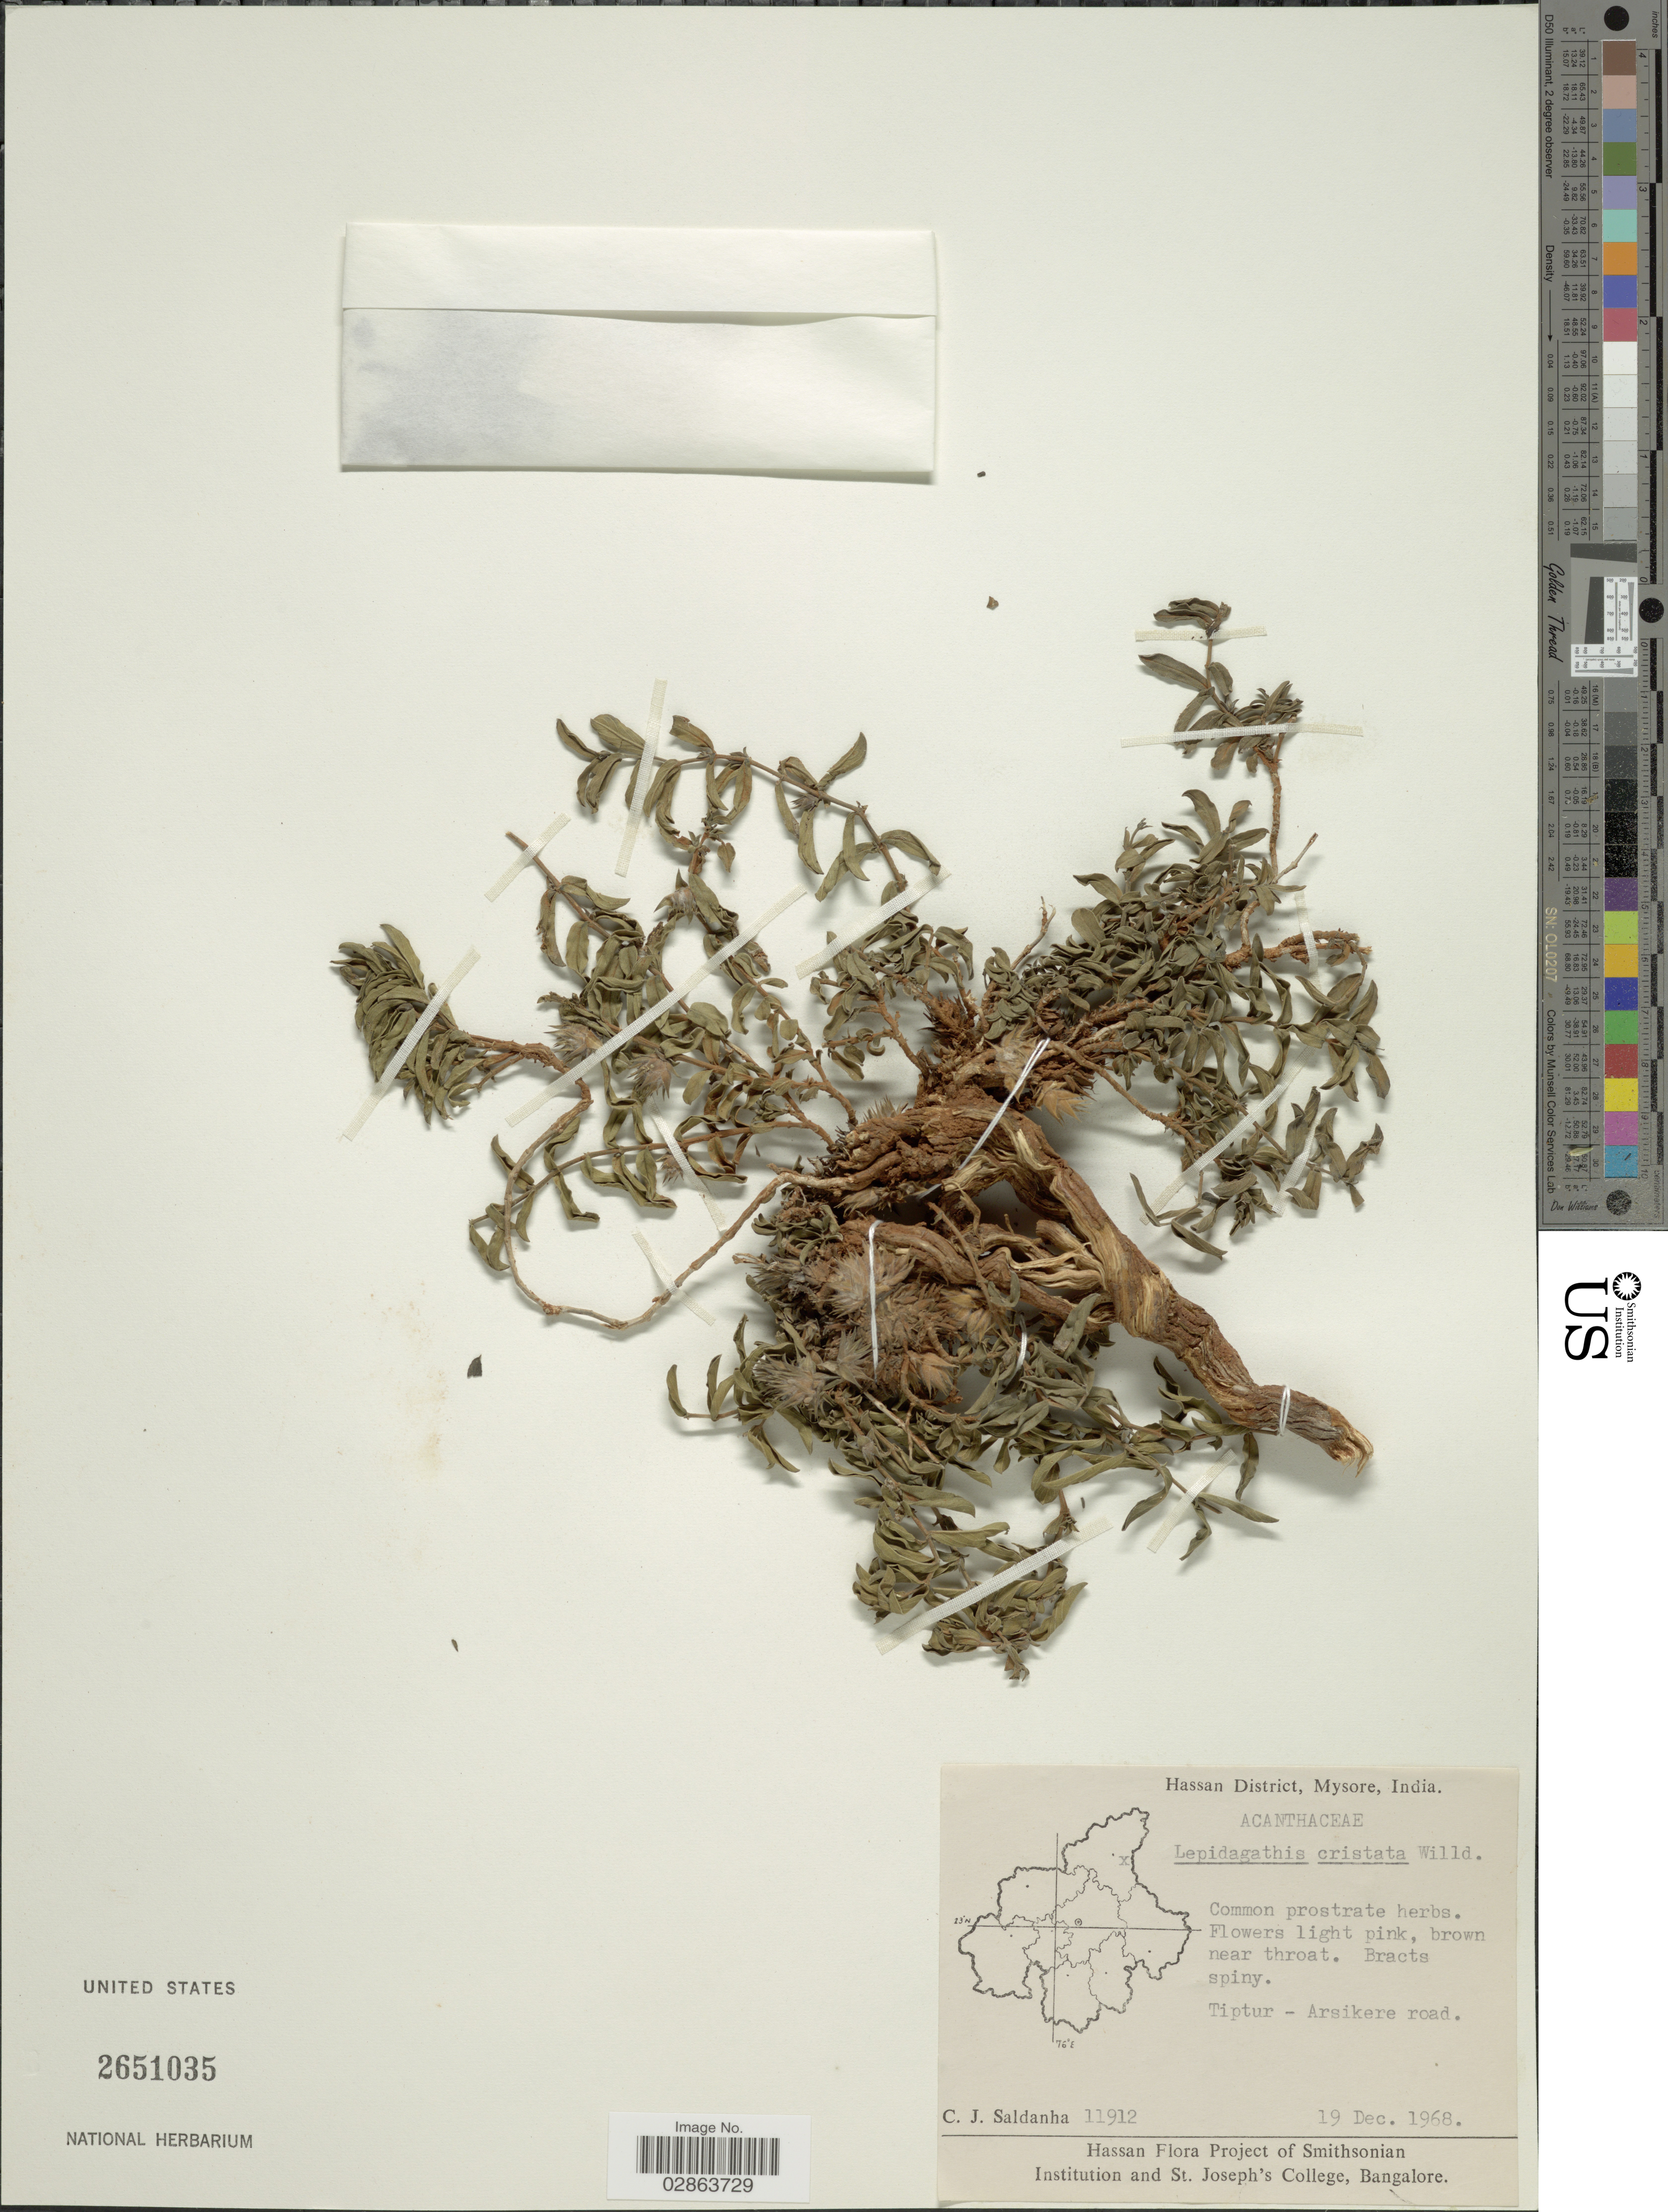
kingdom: Plantae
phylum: Tracheophyta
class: Magnoliopsida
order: Lamiales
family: Acanthaceae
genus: Lepidagathis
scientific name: Lepidagathis cristata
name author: Willd.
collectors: C. J. Saldanha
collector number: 11912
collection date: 1968-12-19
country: India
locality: Hassan District, Mysore. Tiptur - Arsikere road.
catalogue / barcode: US 2651035